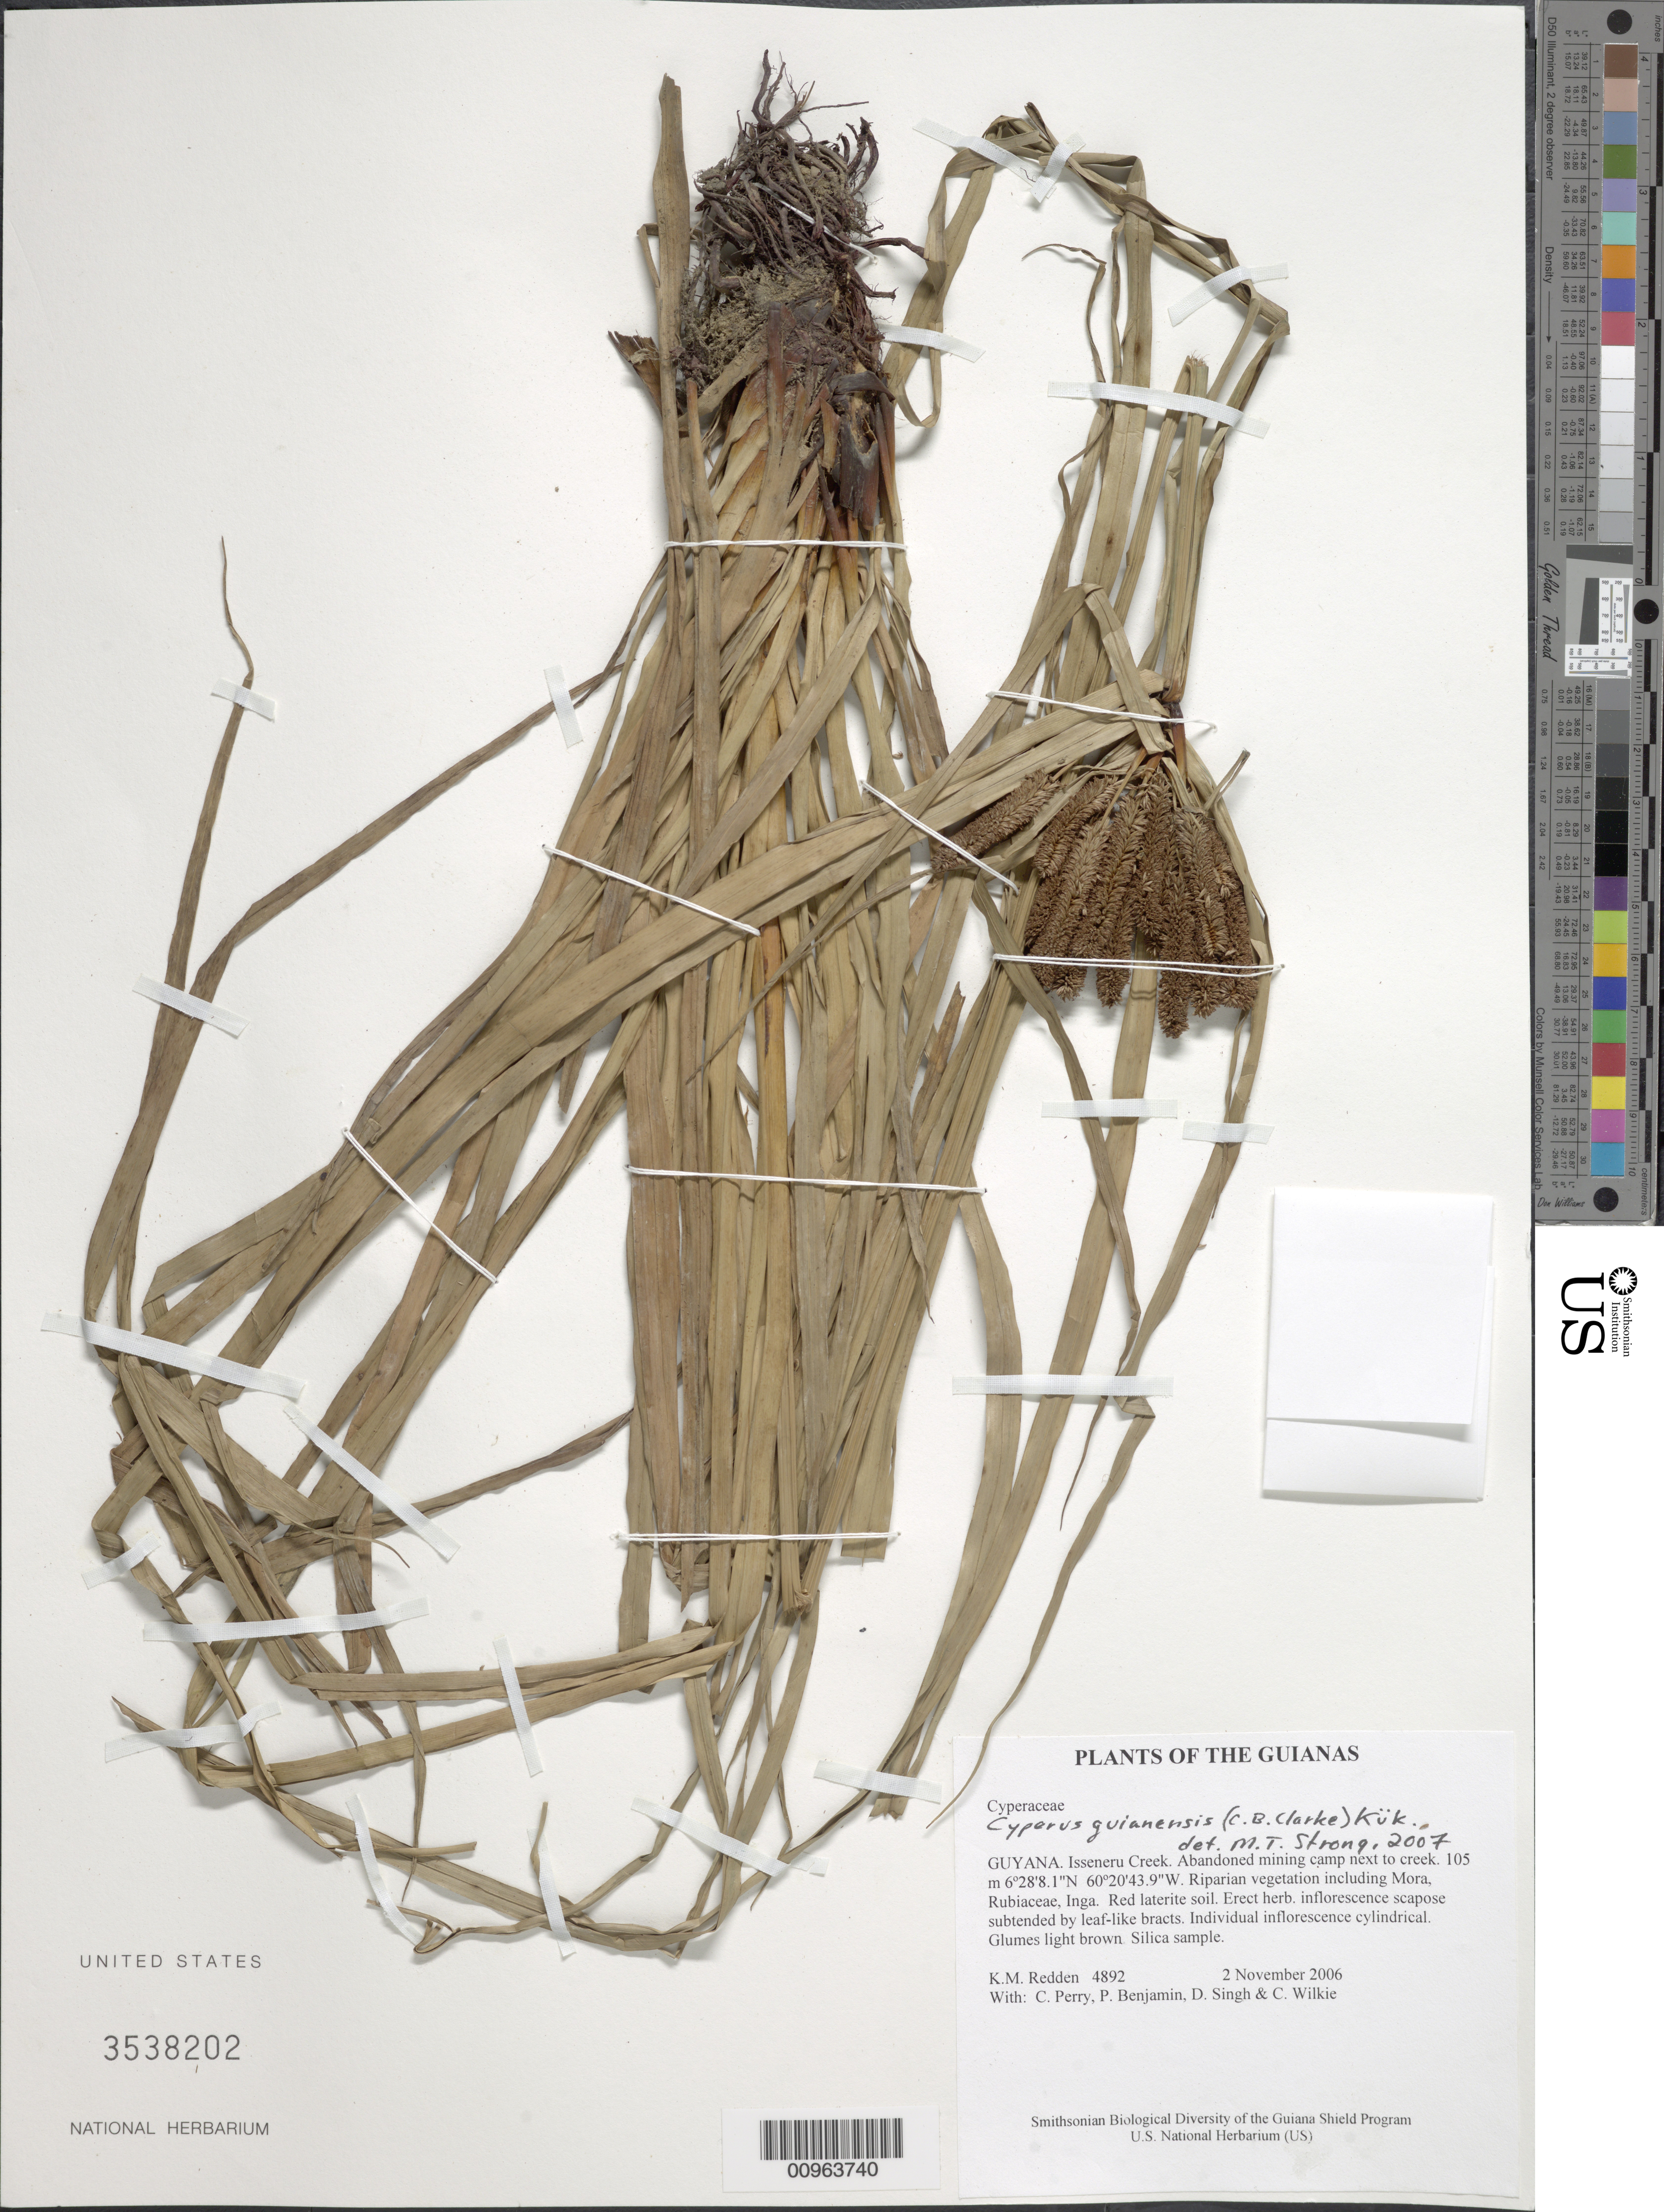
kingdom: Plantae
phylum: Tracheophyta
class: Liliopsida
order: Poales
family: Cyperaceae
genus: Cyperus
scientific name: Cyperus guianensis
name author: (C.B. Clarke) Kük.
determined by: Strong, M. T., (US), Smithsonian Institution - National Museum of Natural History (UNITED STATES)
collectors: K. M. Redden, C. Perry, P. Benjamin, D. Singh & C. Wilkie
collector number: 4892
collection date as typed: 2 November 2006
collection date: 2006-11-02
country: Guyana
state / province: Cuyuni-Mazaruni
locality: Isseneru Creek. Abandoned mining camp next to creek.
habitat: Riparian vegetation including Mora, Rubiaceae, Inga. Red laterite soil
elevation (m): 105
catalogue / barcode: US 3538202